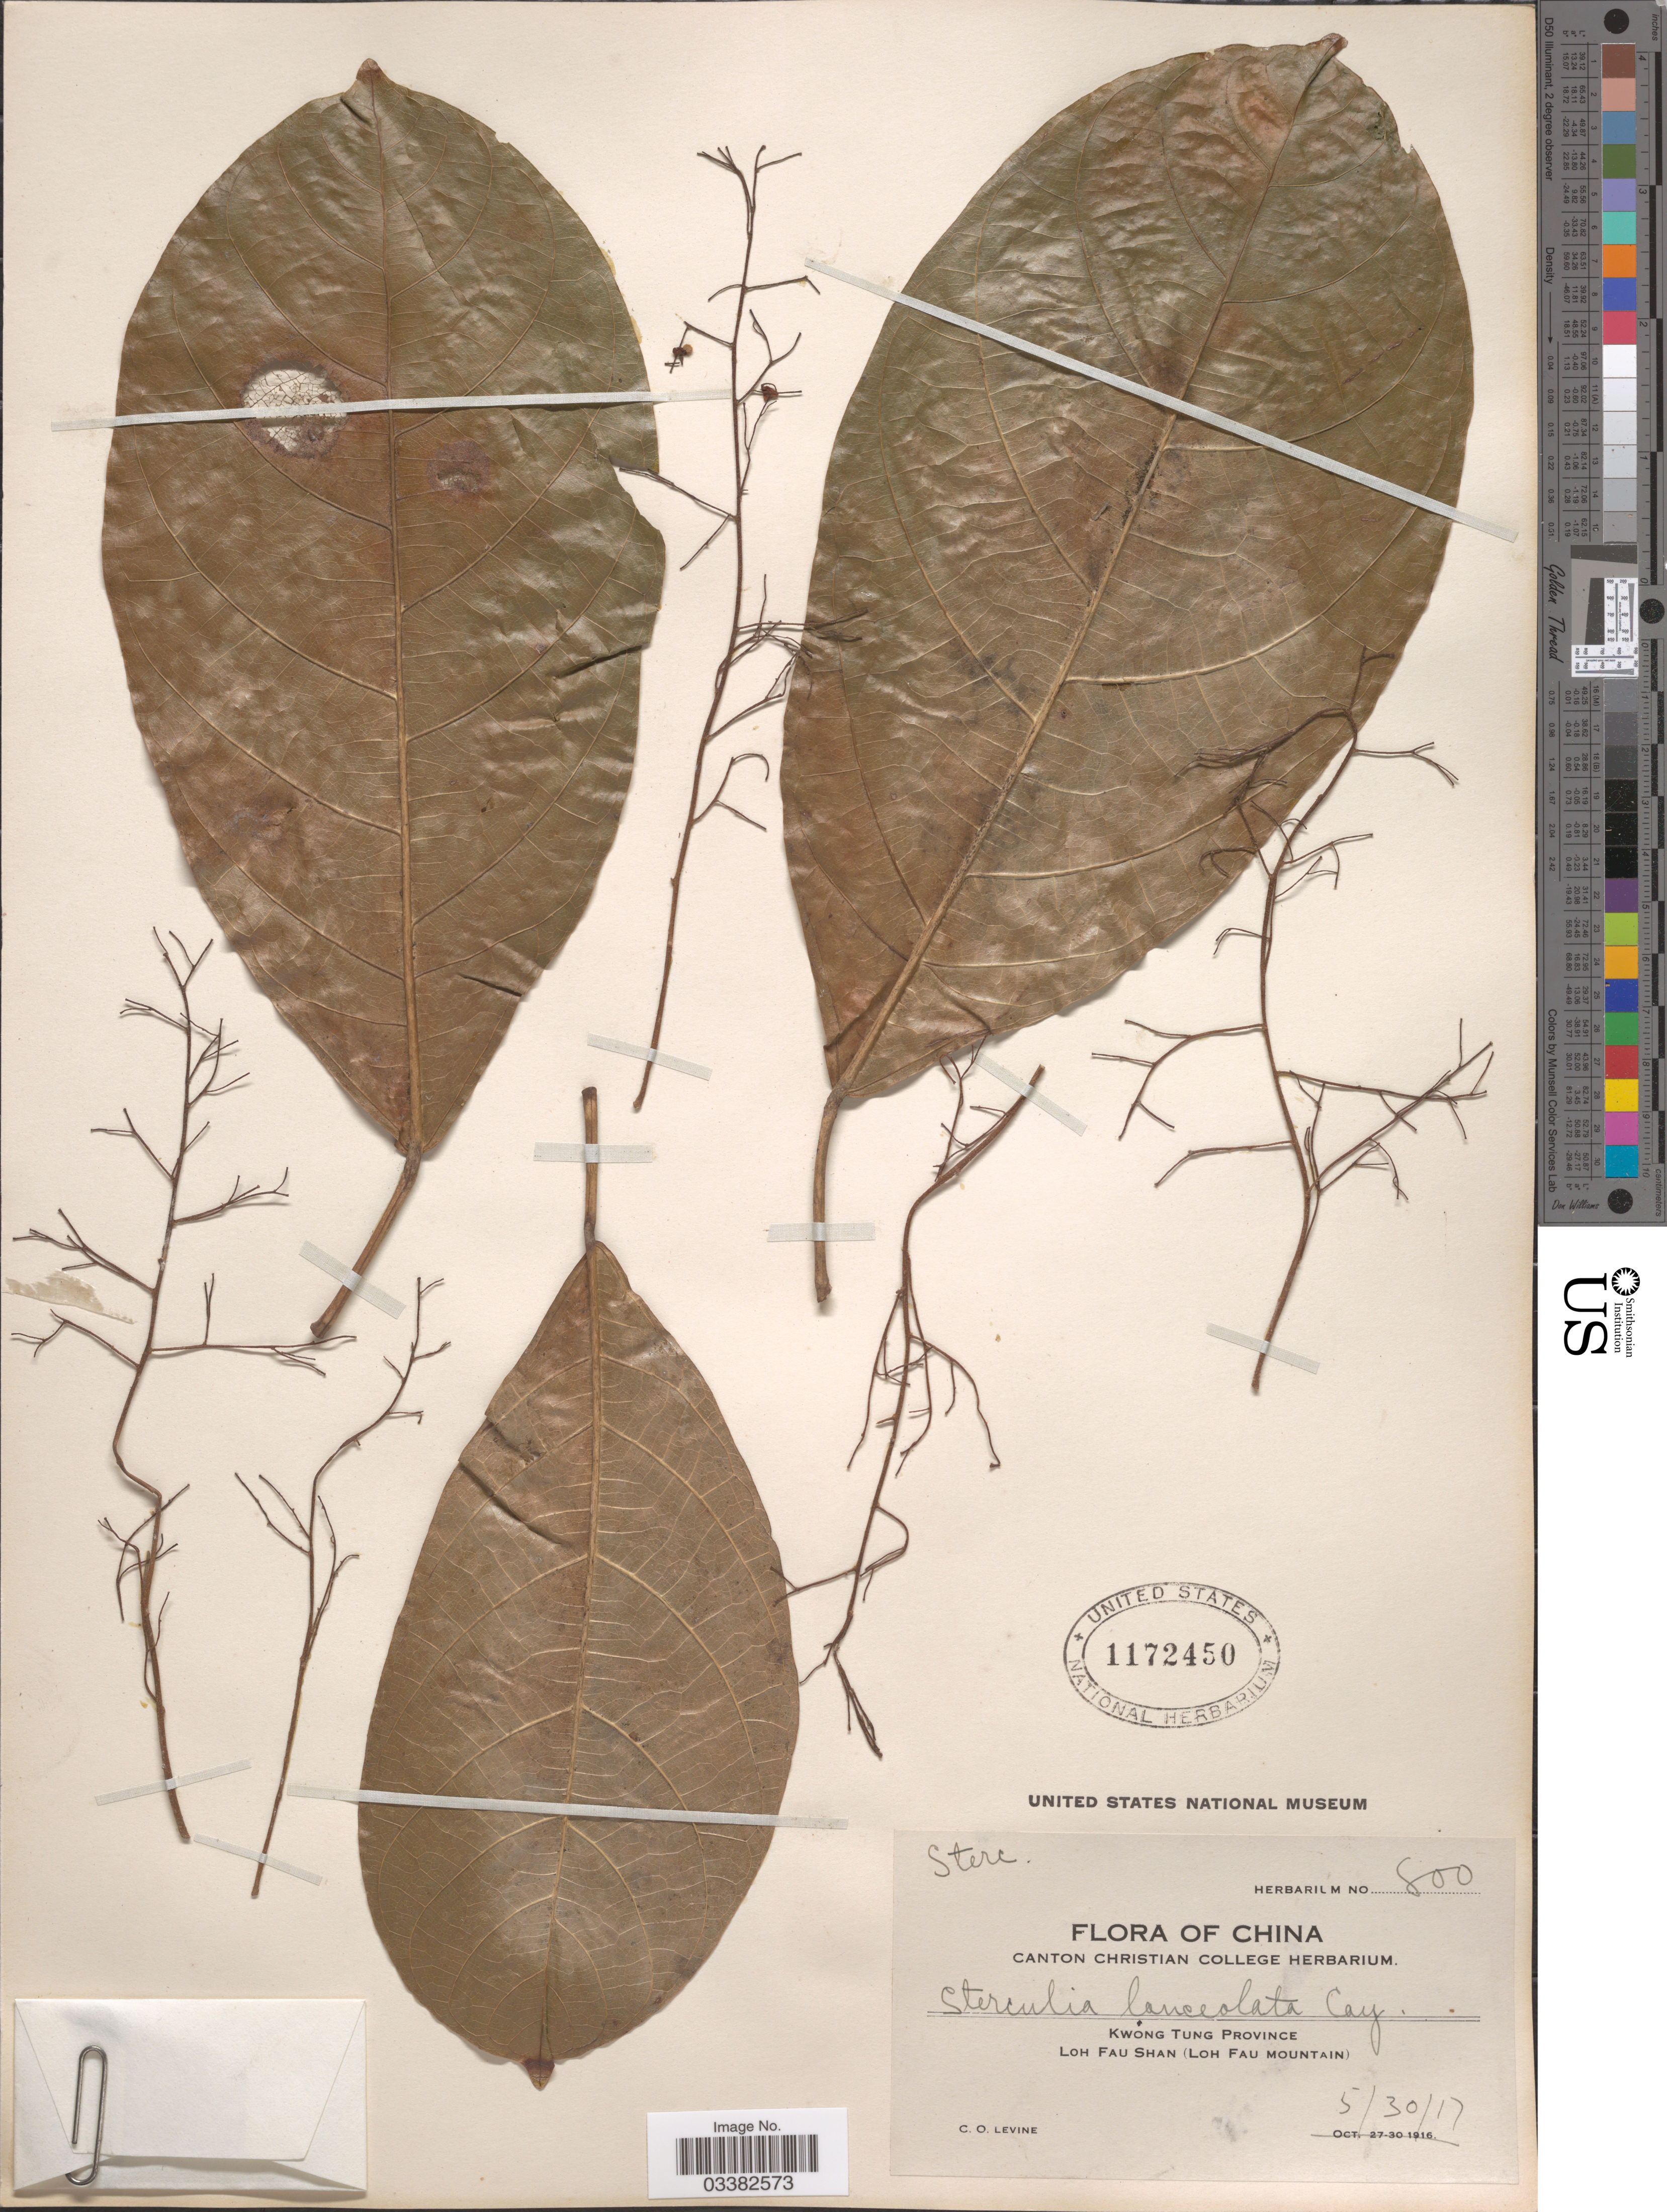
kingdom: Plantae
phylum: Tracheophyta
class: Magnoliopsida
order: Malvales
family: Malvaceae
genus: Sterculia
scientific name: Sterculia lanceolata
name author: Cav.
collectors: C. O. Levine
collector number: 800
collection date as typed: Transcribed d/m/y: 30/5/17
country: China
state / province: Guangdong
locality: Kwong Tung Province. Loh Fau Shan (Loh Fau mountain).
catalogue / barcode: US 1172450